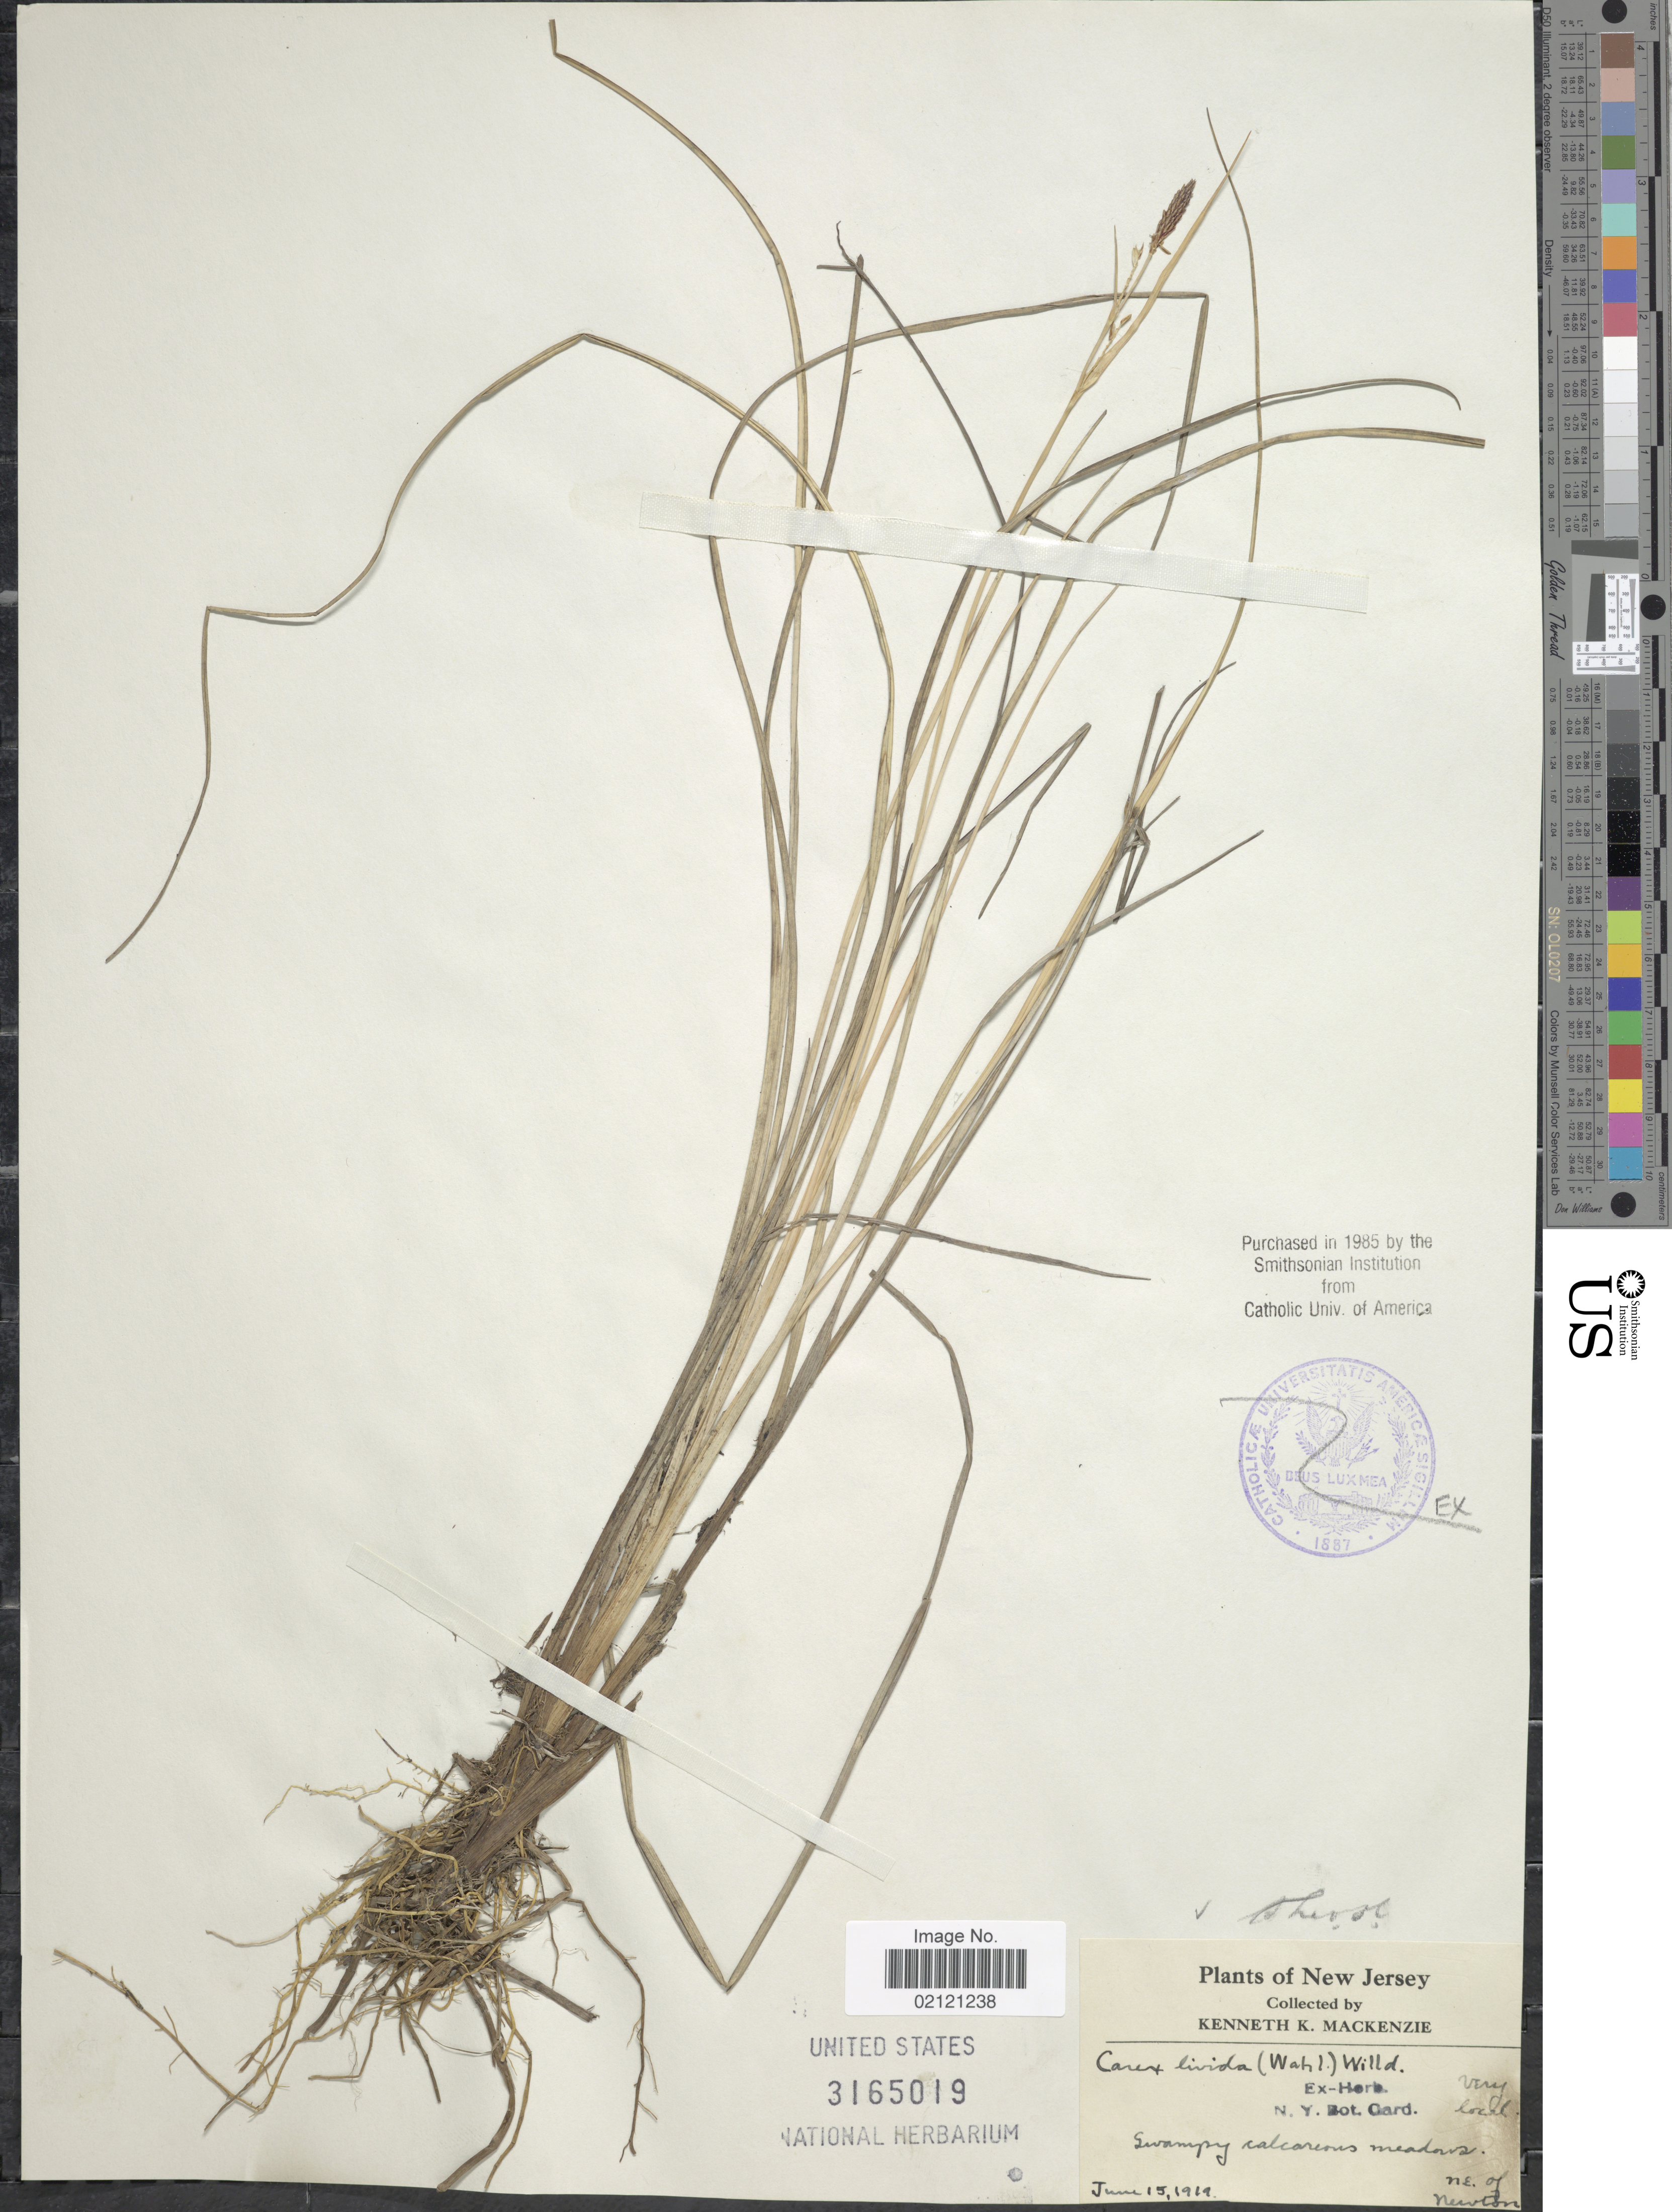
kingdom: Plantae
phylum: Tracheophyta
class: Liliopsida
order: Poales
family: Cyperaceae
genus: Carex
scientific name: Carex livida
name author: (Wahlenb.) Willd.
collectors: K. K. Mackenzie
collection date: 1919-06-15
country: United States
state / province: New Jersey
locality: N.e. of Newton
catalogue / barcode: US 3165019